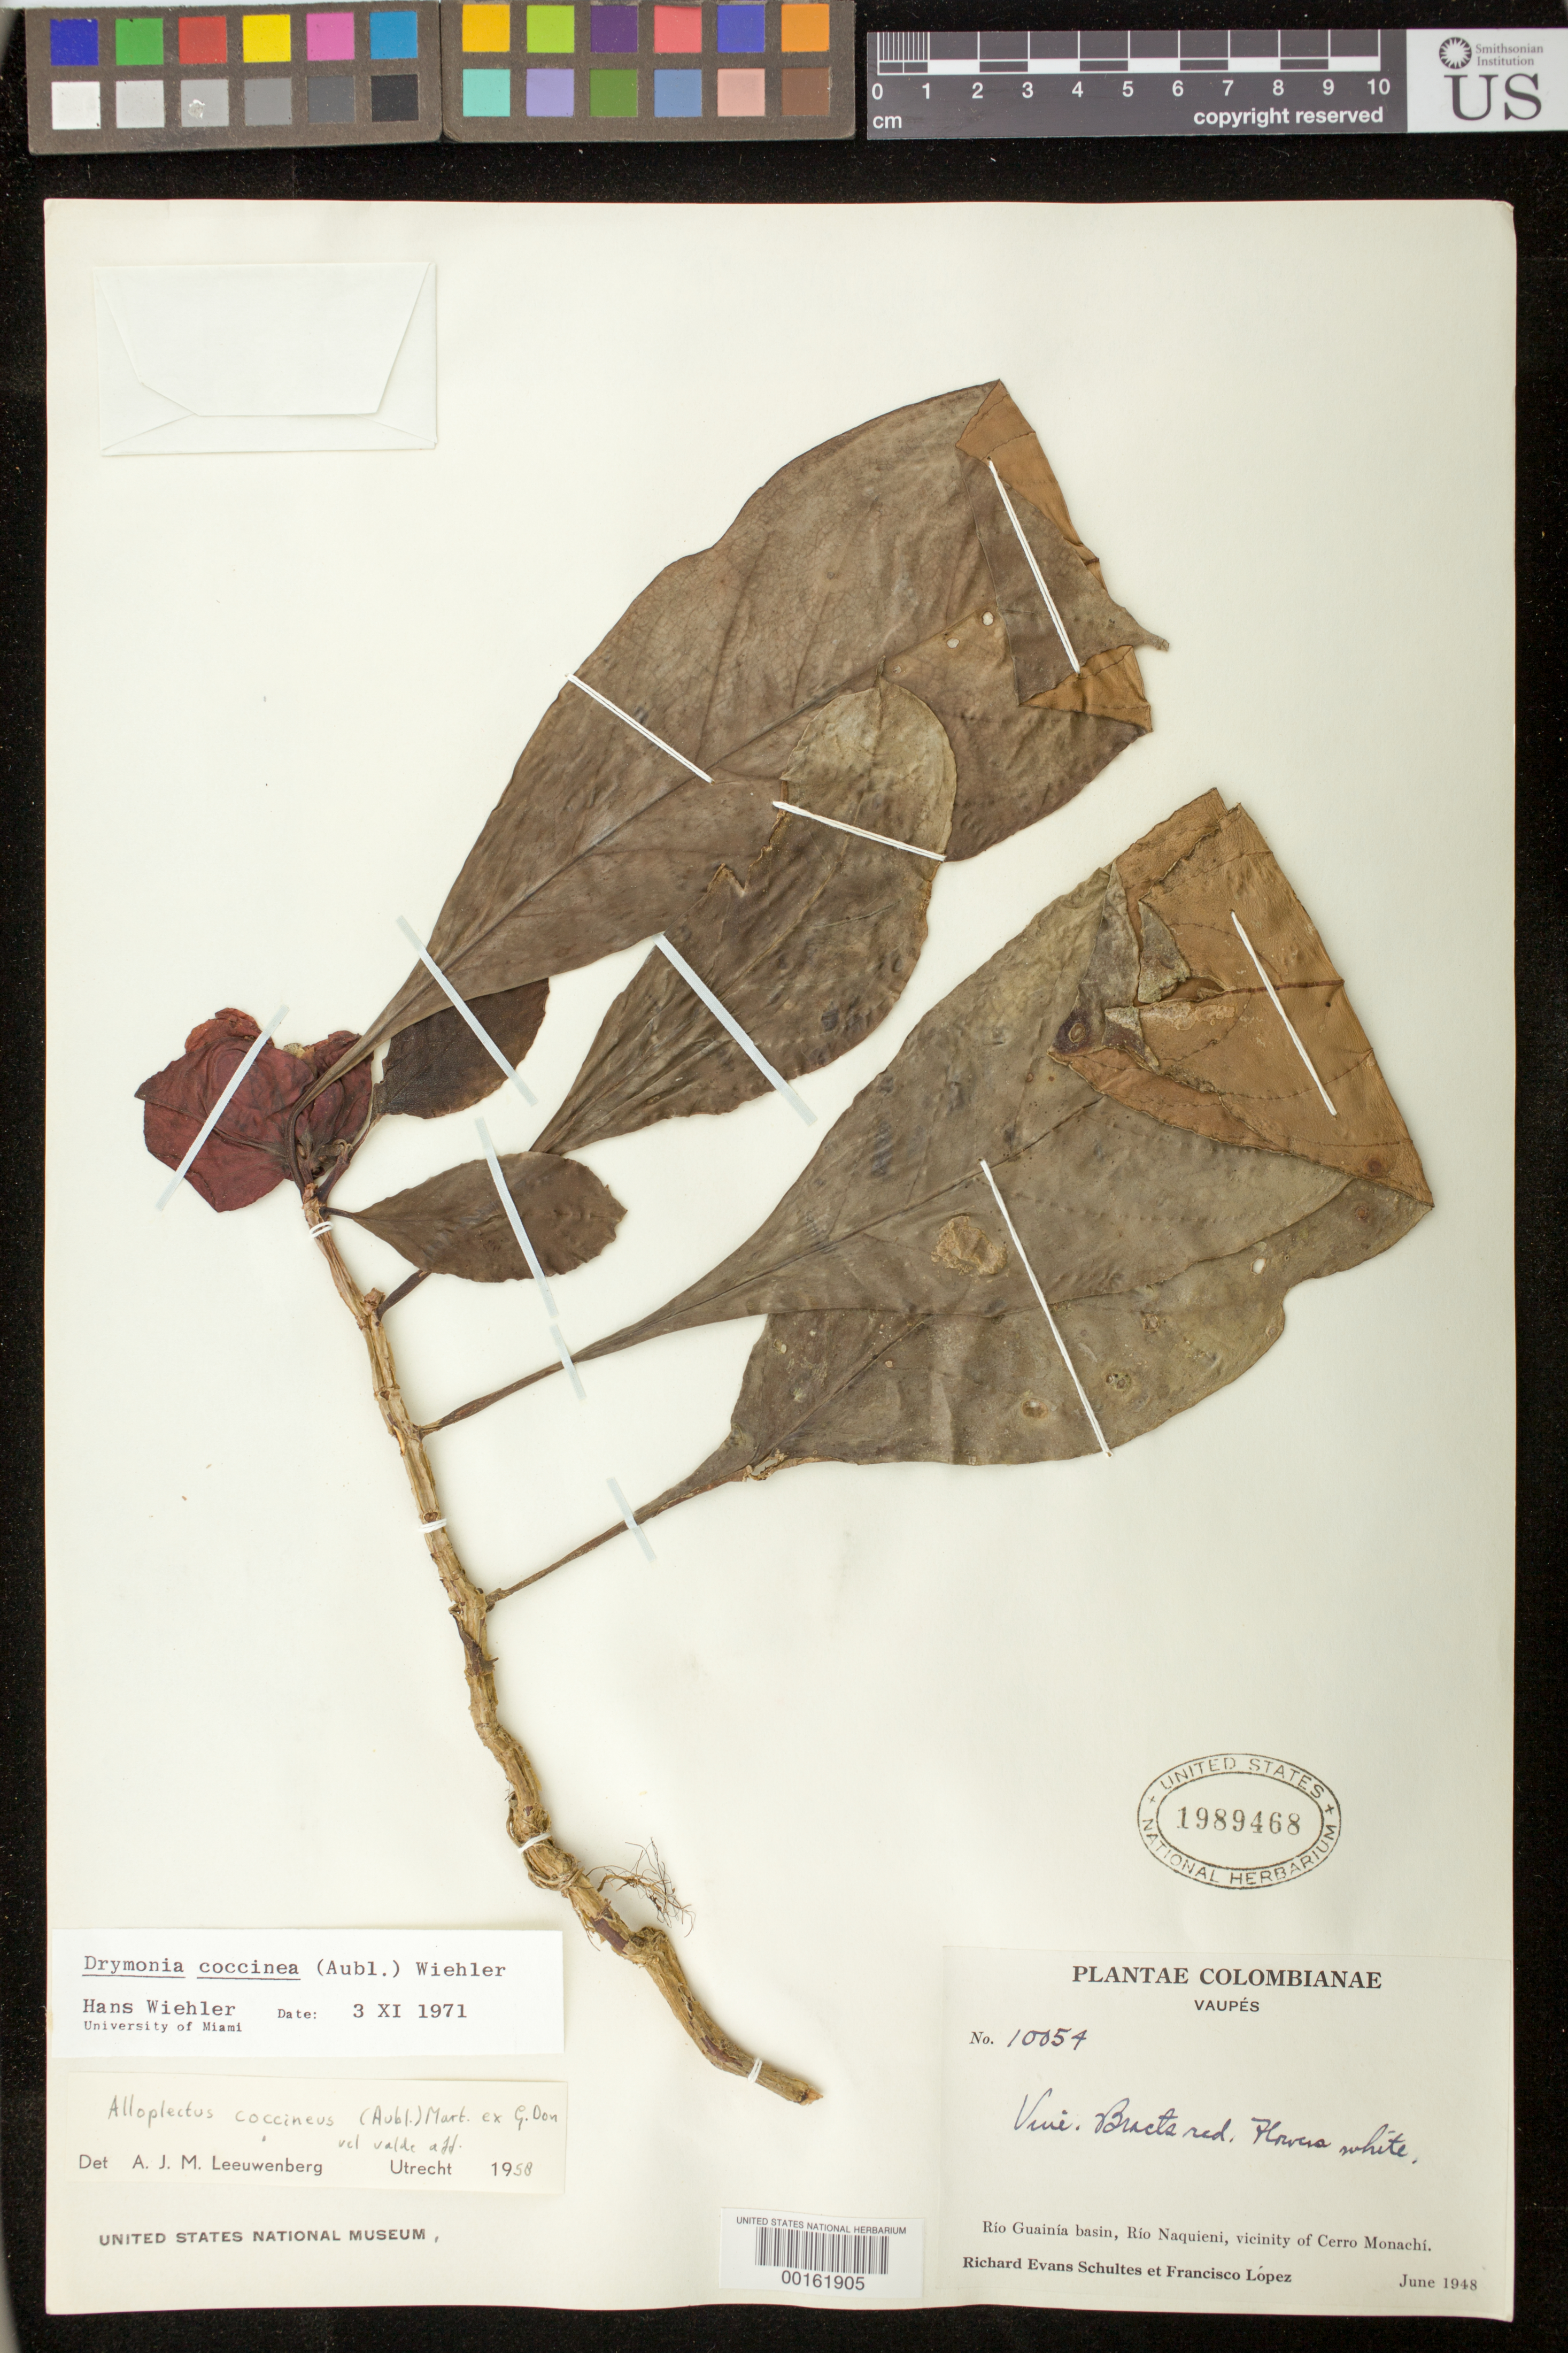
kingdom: Plantae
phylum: Tracheophyta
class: Magnoliopsida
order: Lamiales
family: Gesneriaceae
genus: Drymonia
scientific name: Drymonia coccinea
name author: (Aubl.) Wiehler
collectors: R. E. Schultes & F. López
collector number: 10054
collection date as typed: Jun 1948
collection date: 1948-06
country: Colombia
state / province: Vaupés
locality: Rio Guainia basin, Rio Naquieni, vicinity of Cerro Monachi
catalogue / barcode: US 1989468